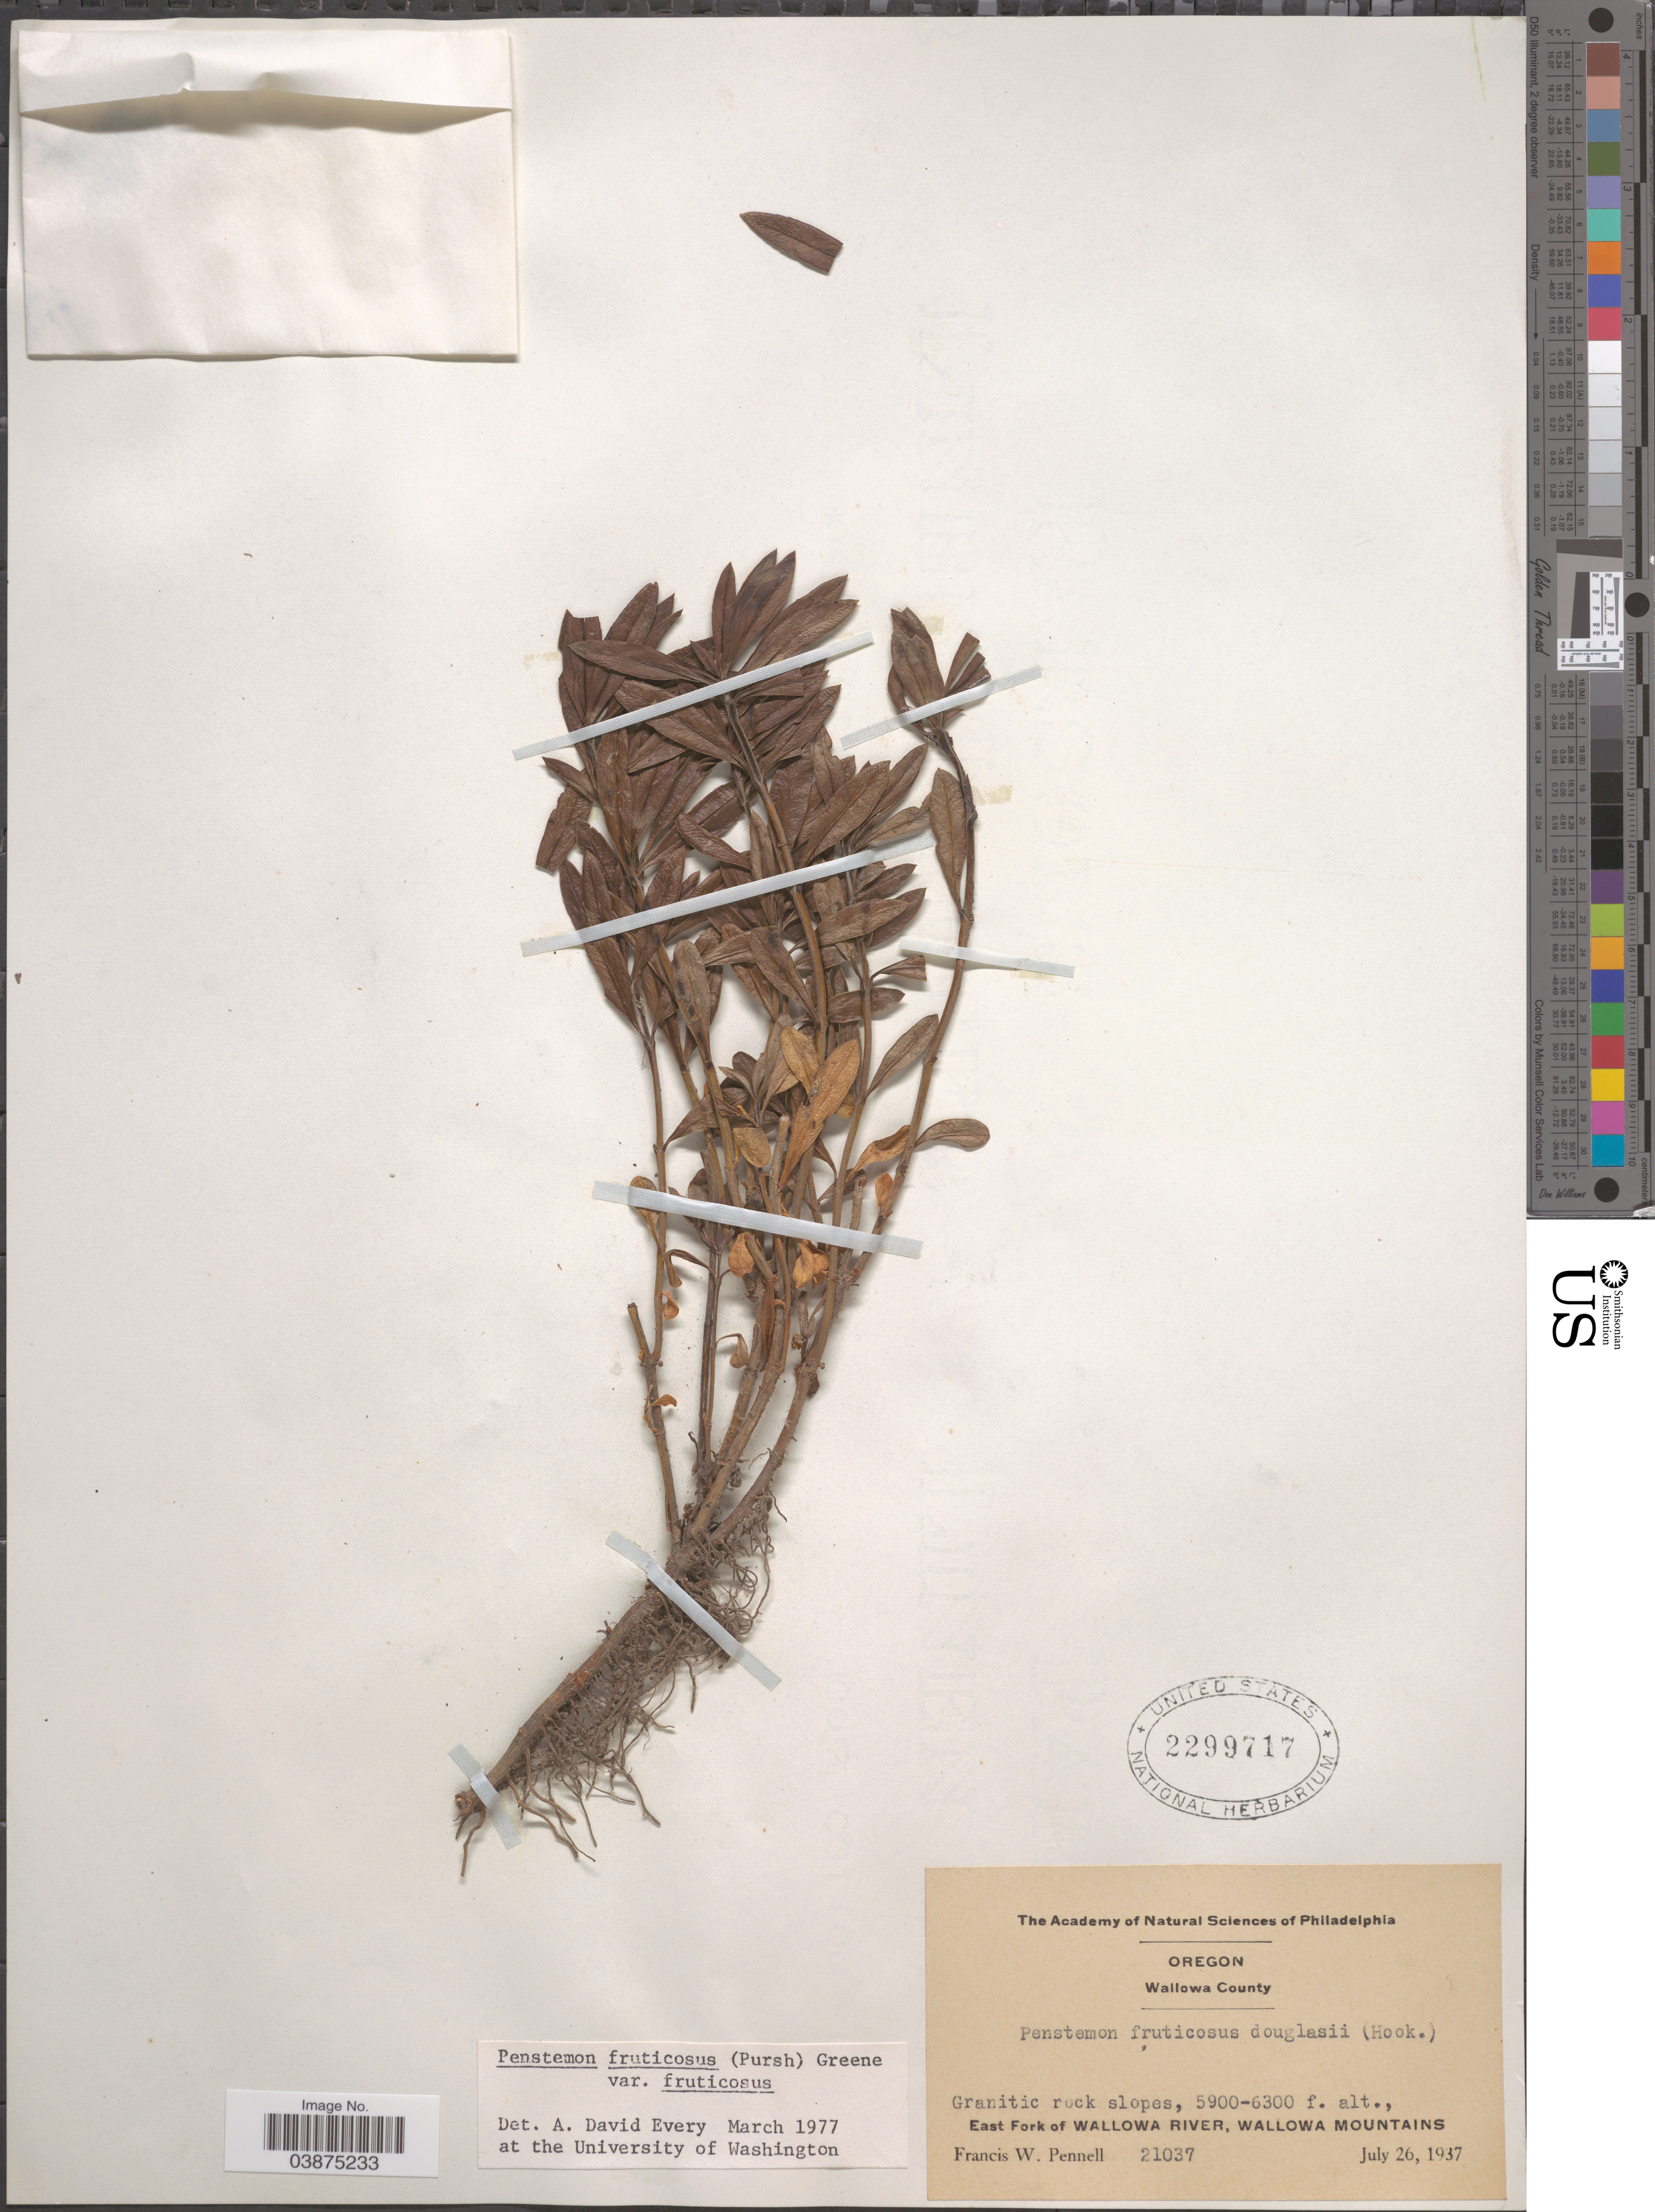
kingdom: Plantae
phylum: Tracheophyta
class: Magnoliopsida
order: Lamiales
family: Plantaginaceae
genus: Penstemon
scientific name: Penstemon fruticosus var. fruticosus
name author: (Pursh) Greene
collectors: F. W. Pennell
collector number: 21037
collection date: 1937-07-26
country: United States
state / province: Oregon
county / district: Wallowa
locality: Wallowa County. East Fork of Wallowa River, Wallowa Mountains.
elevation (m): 1798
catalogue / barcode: US 2299717